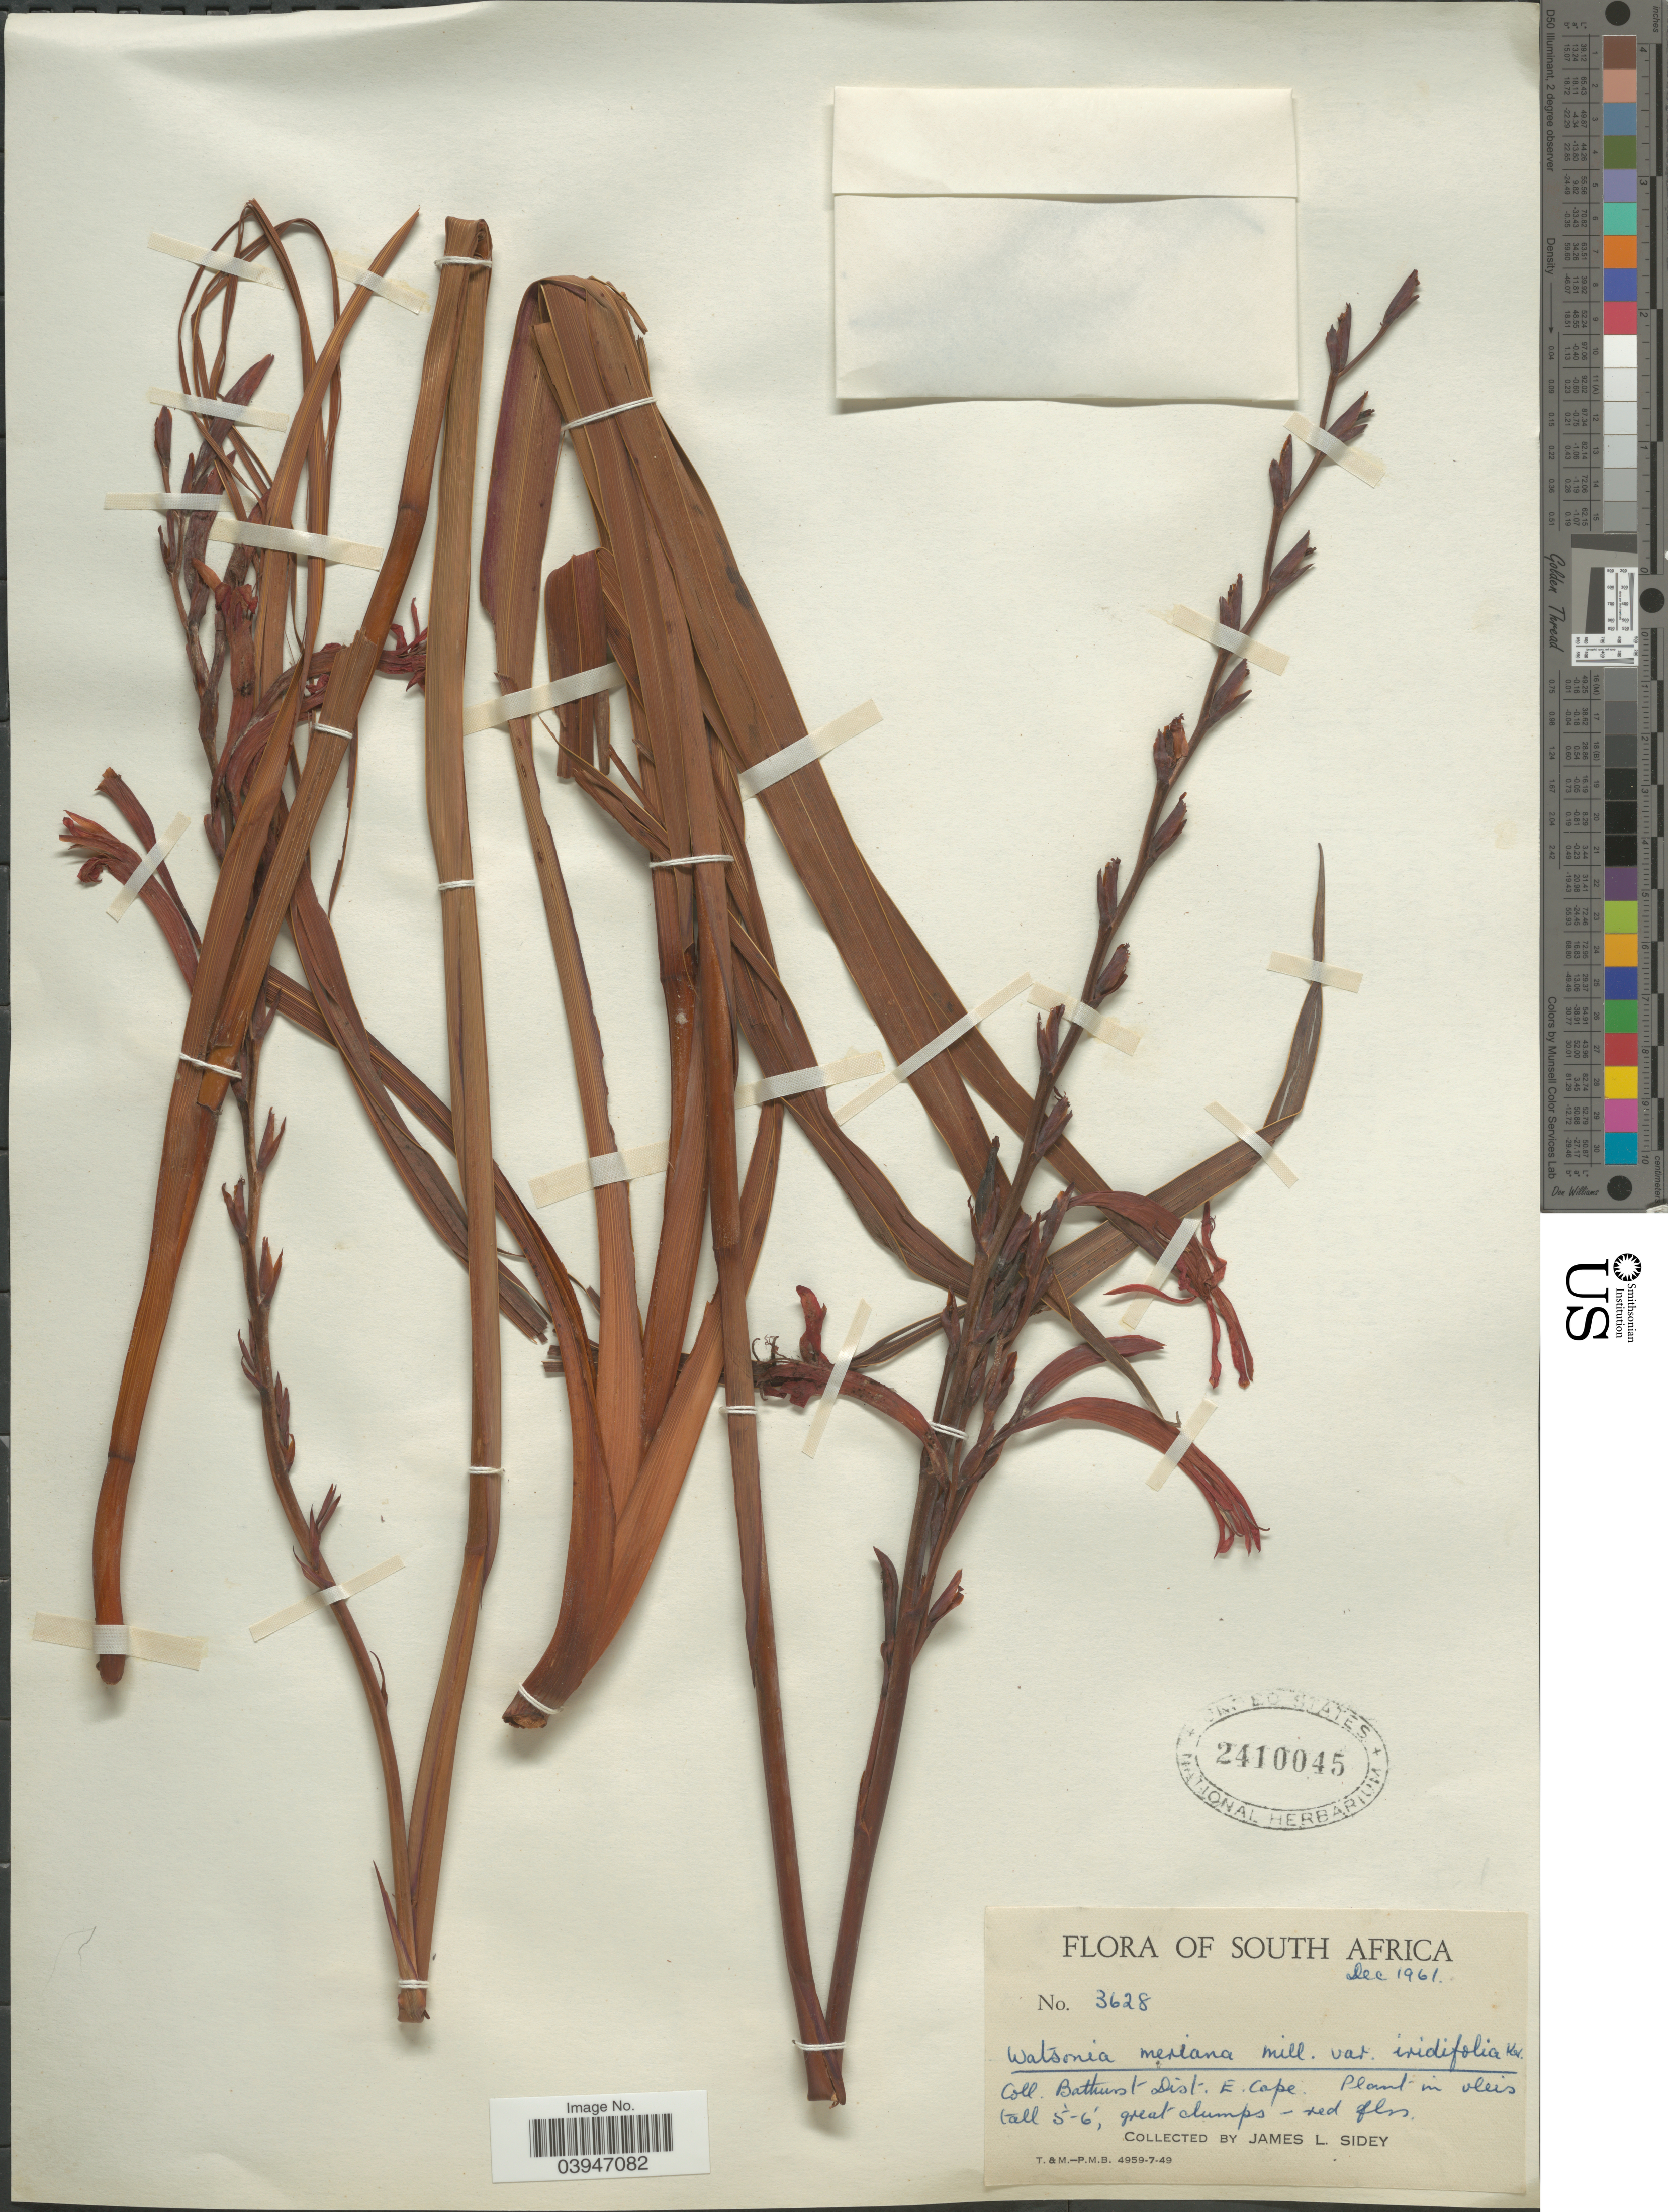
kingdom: Plantae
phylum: Tracheophyta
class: Liliopsida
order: Asparagales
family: Iridaceae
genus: Watsonia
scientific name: Watsonia meriana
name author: (L.) Mill.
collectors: J. L. Sidey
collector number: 3628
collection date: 1961-12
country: South Africa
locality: Bathurst Dist. E. Cape.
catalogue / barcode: US 2410045